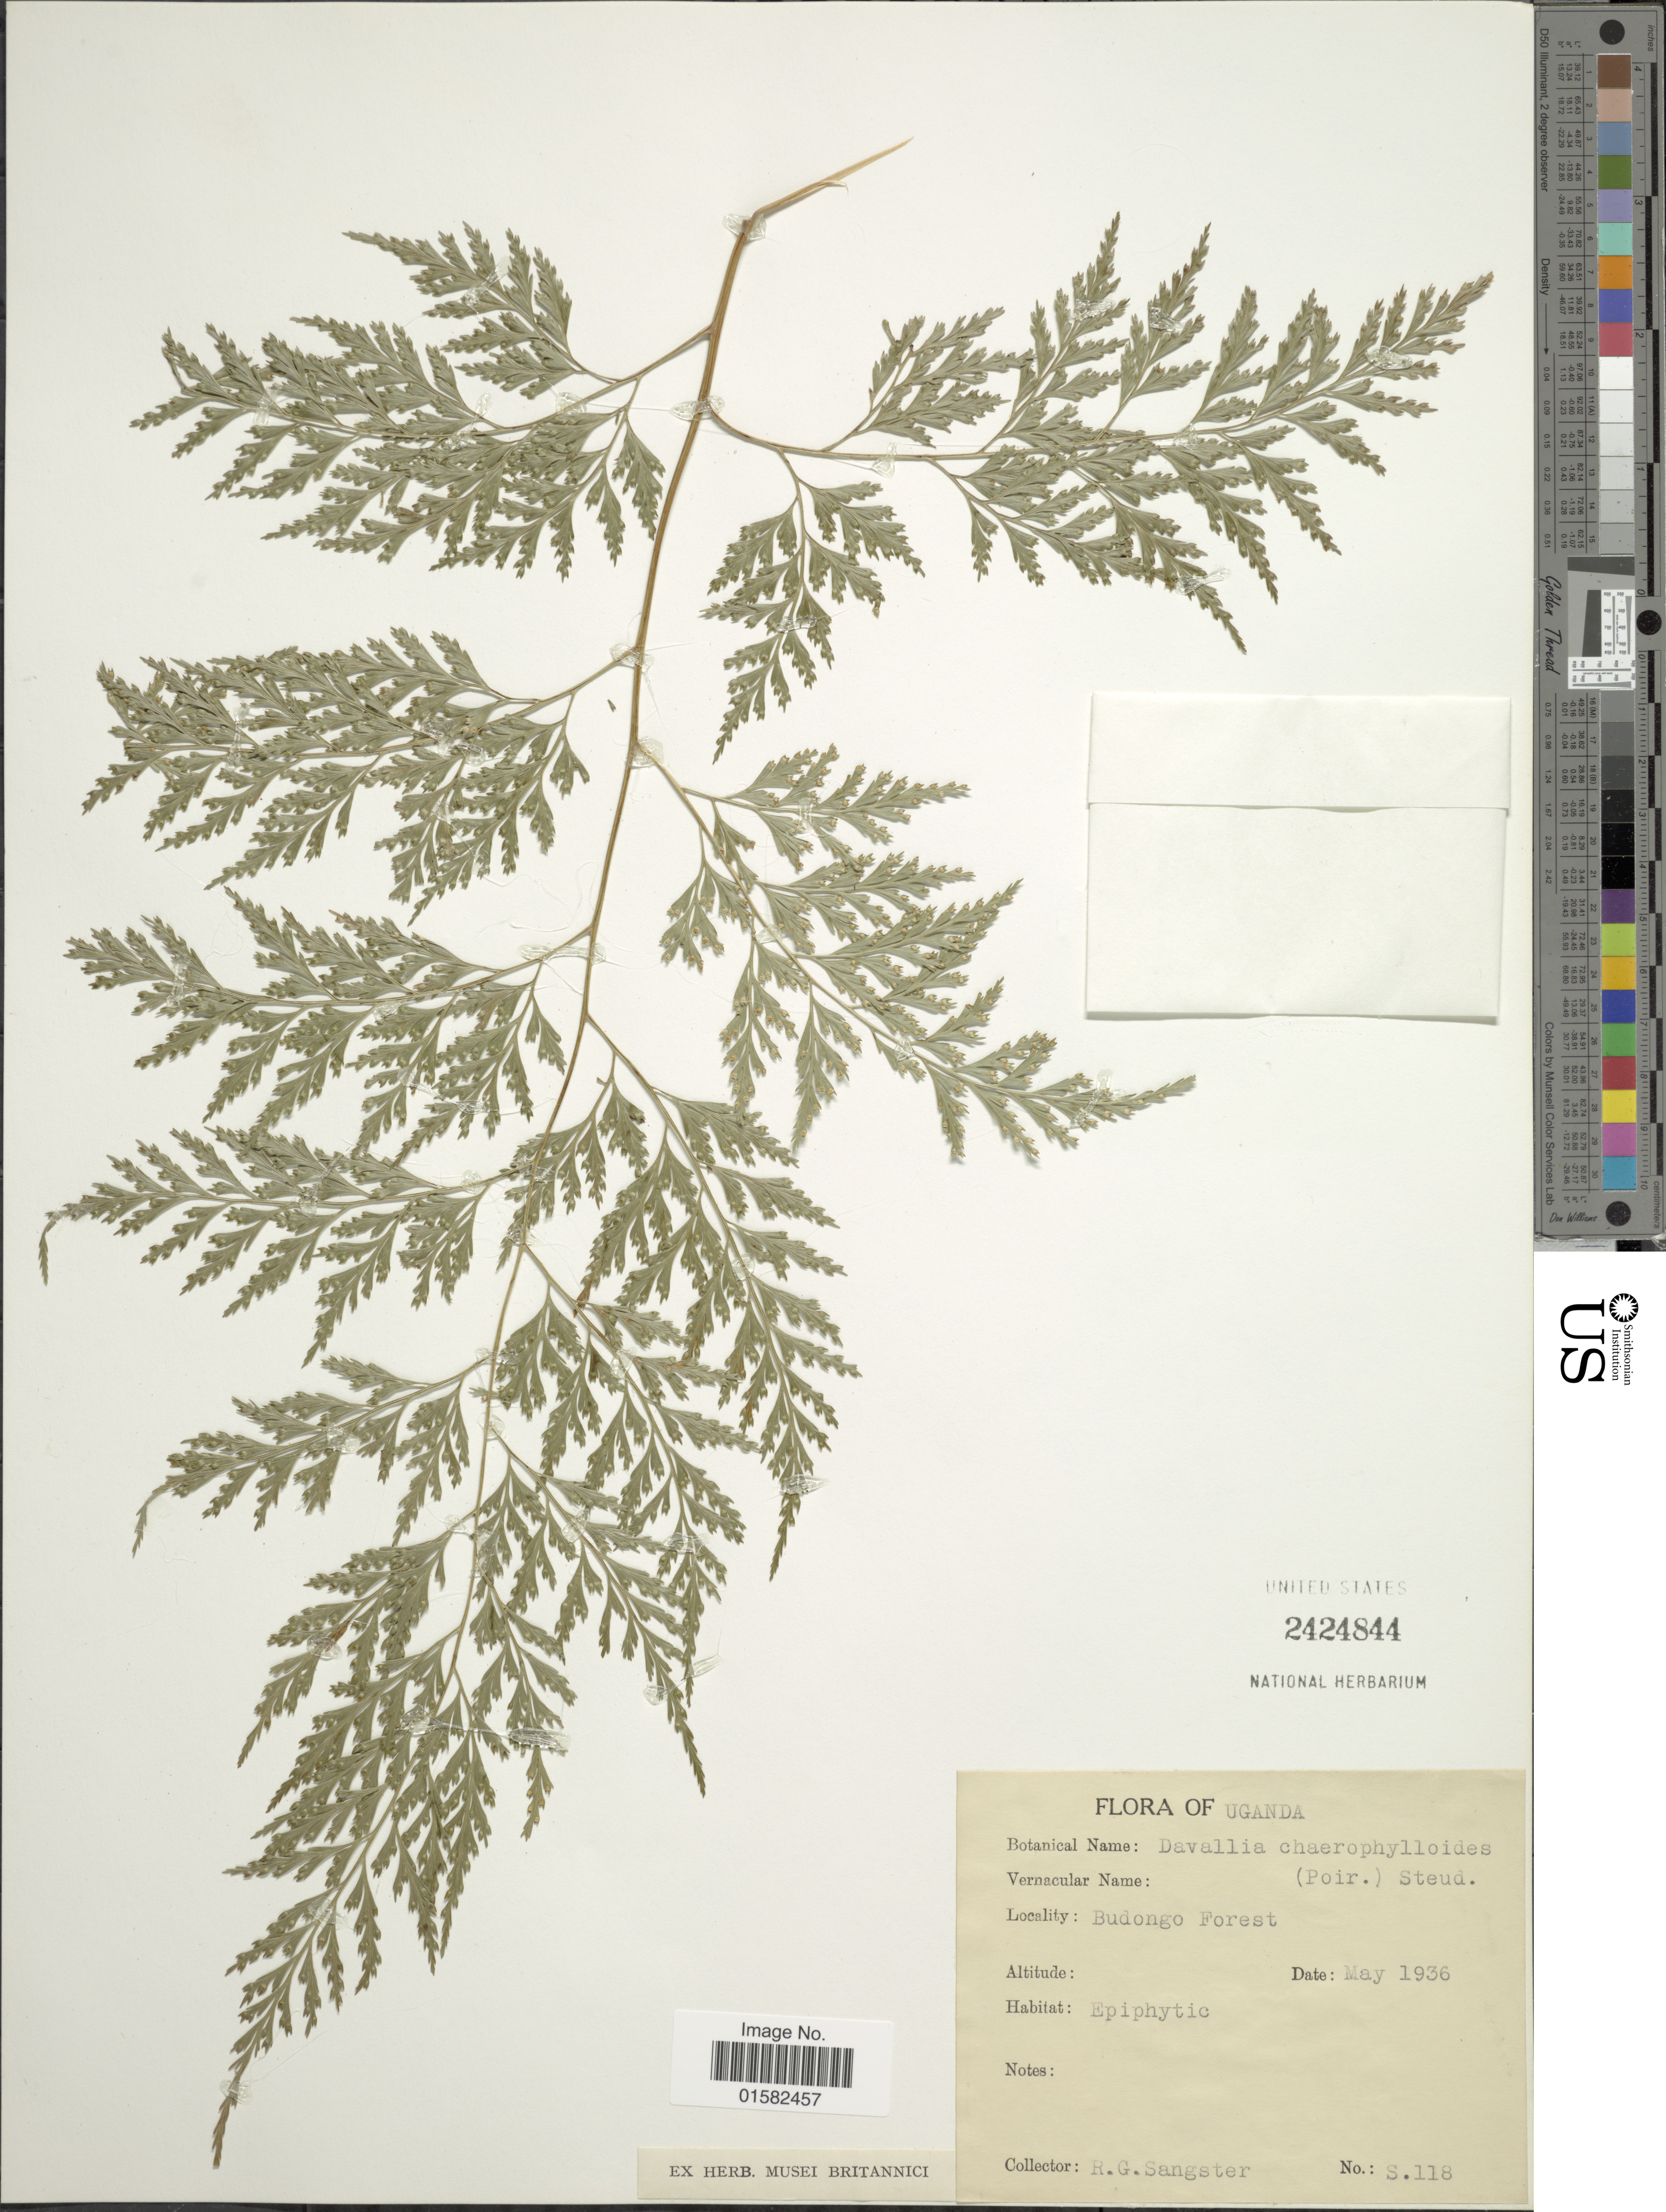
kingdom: Plantae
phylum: Tracheophyta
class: Polypodiopsida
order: Polypodiales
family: Davalliaceae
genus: Wibelia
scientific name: Wibelia chaerophylloides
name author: (Poir.) M. Kato & Tsutsumi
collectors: R. Sangster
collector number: S 118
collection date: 1936-05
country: Uganda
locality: Budongo Forest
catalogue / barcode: US 2424844